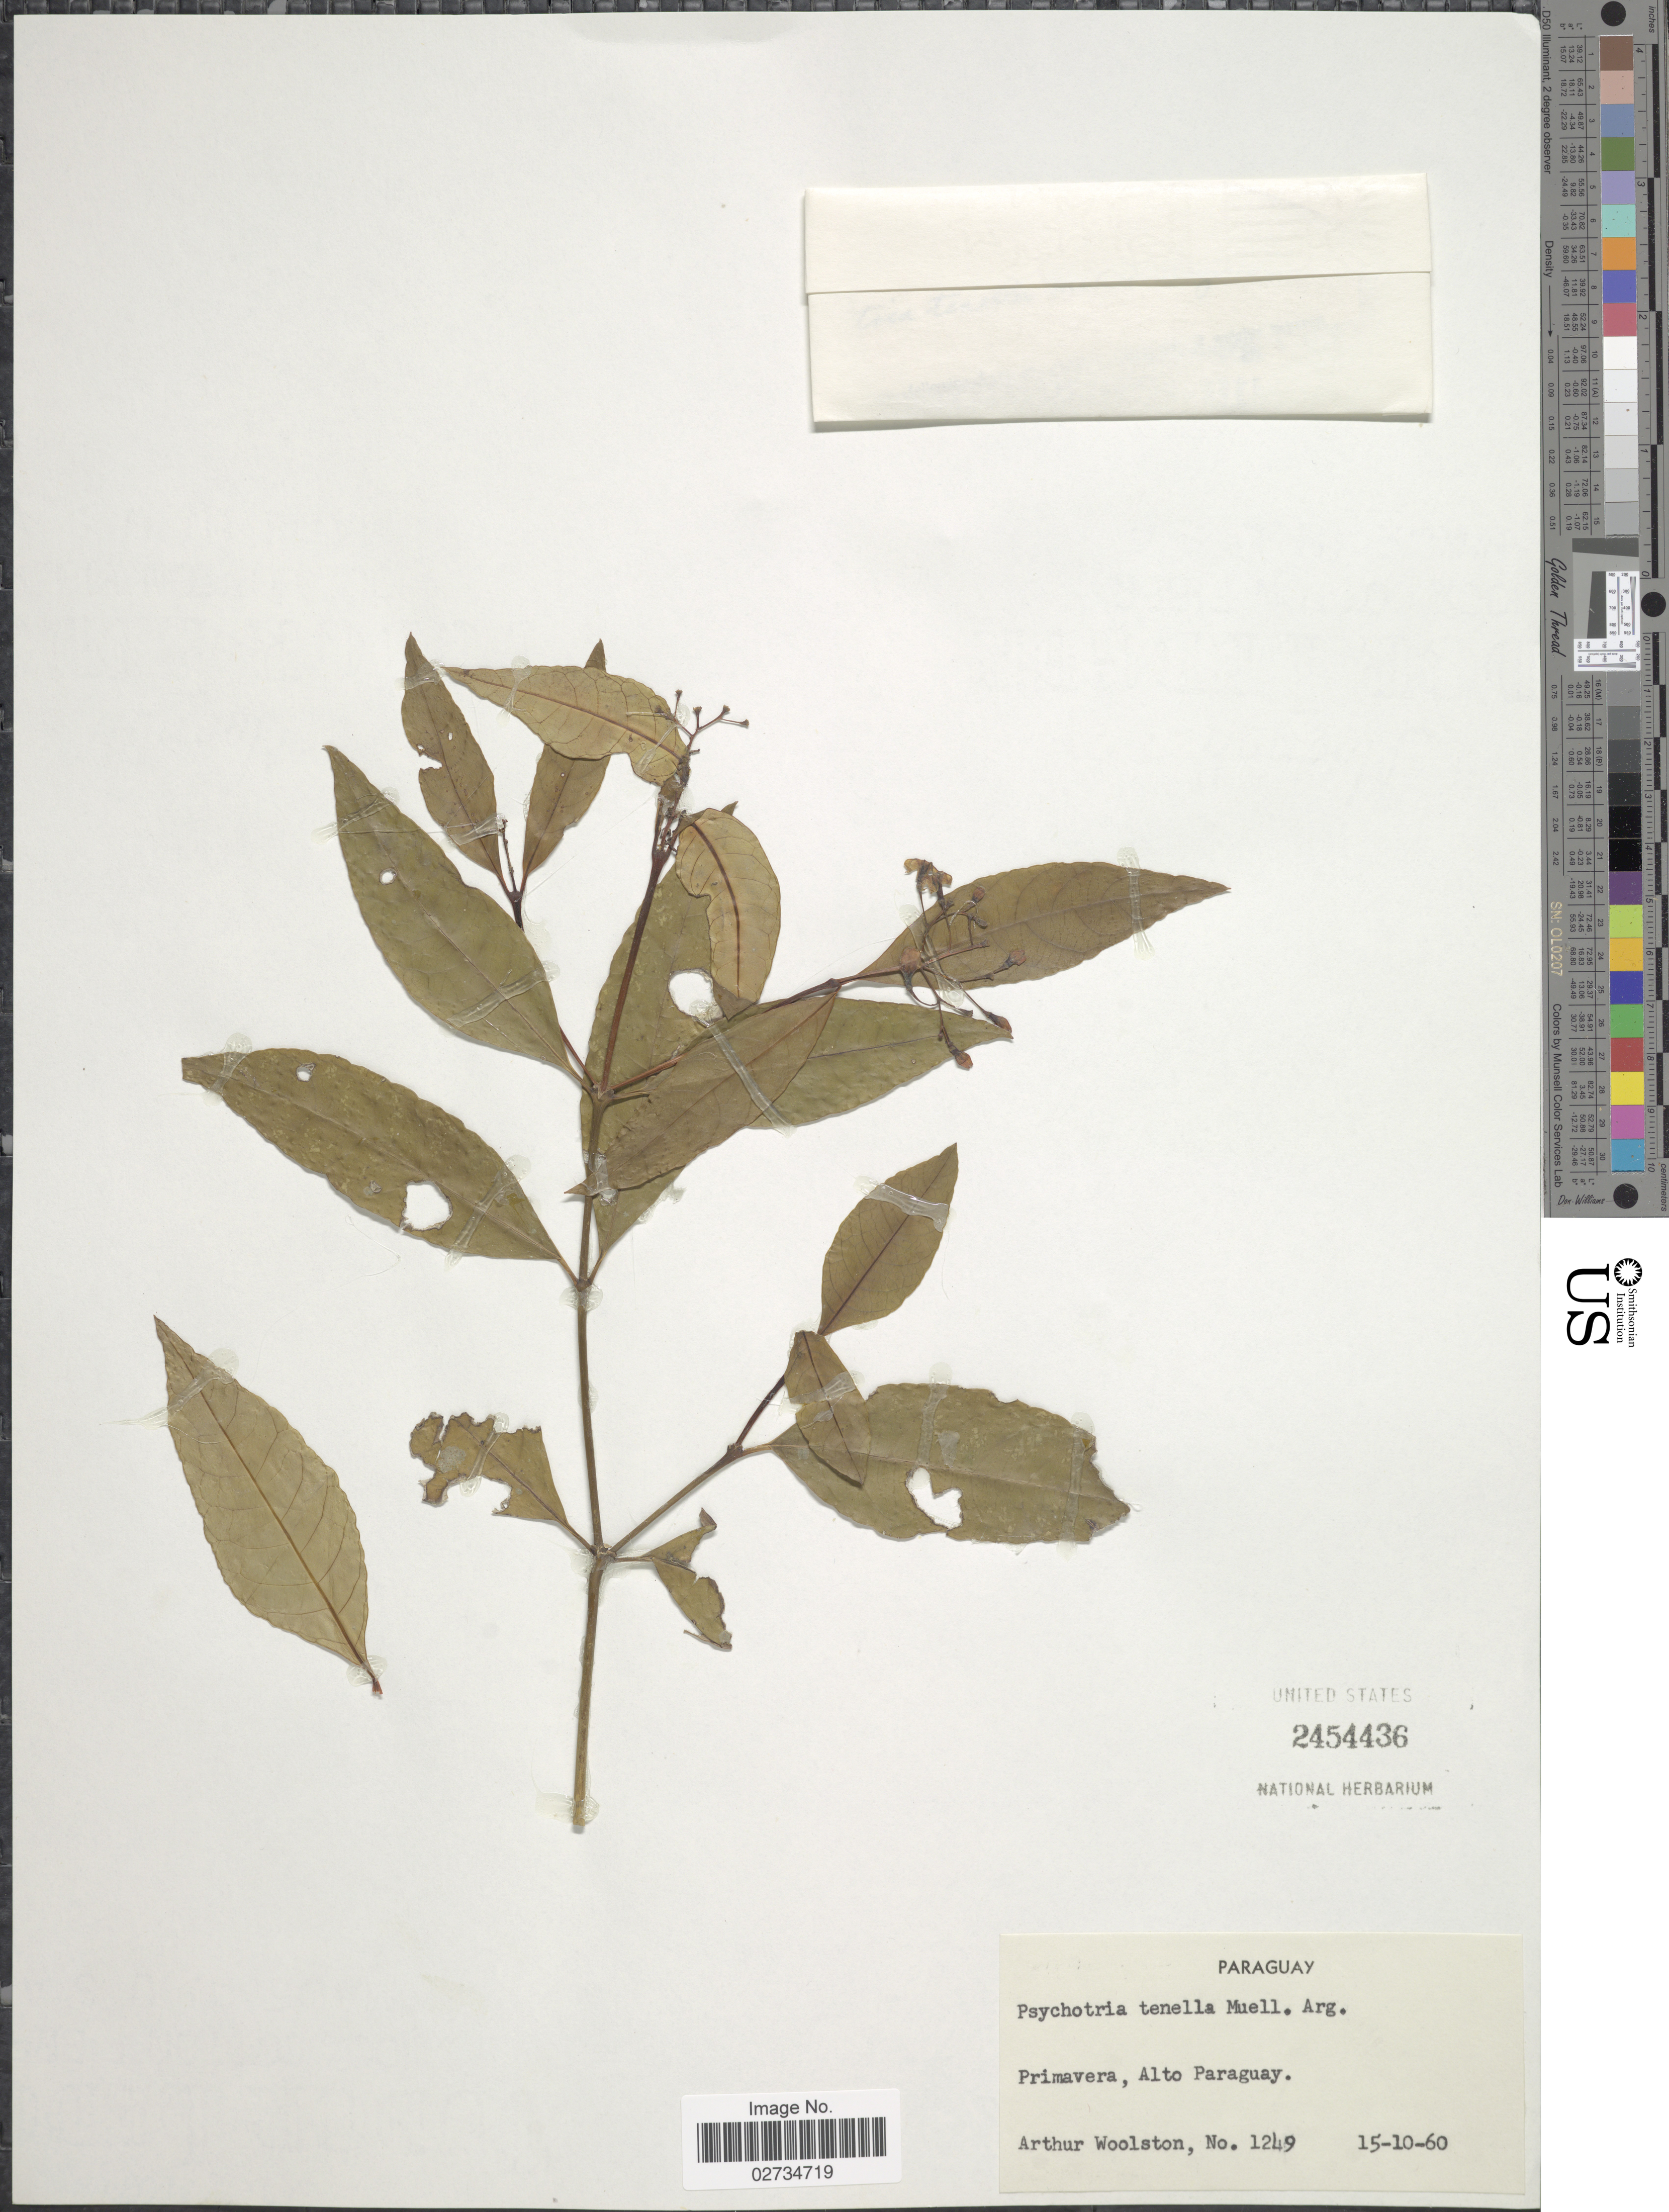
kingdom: Plantae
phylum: Tracheophyta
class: Magnoliopsida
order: Gentianales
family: Rubiaceae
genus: Psychotria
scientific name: Psychotria tenella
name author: Müll. Arg.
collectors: A. L. Woolston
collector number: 1249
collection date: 1960-10-15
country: Paraguay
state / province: Alto Paraguay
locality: Primavera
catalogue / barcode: US 2454436